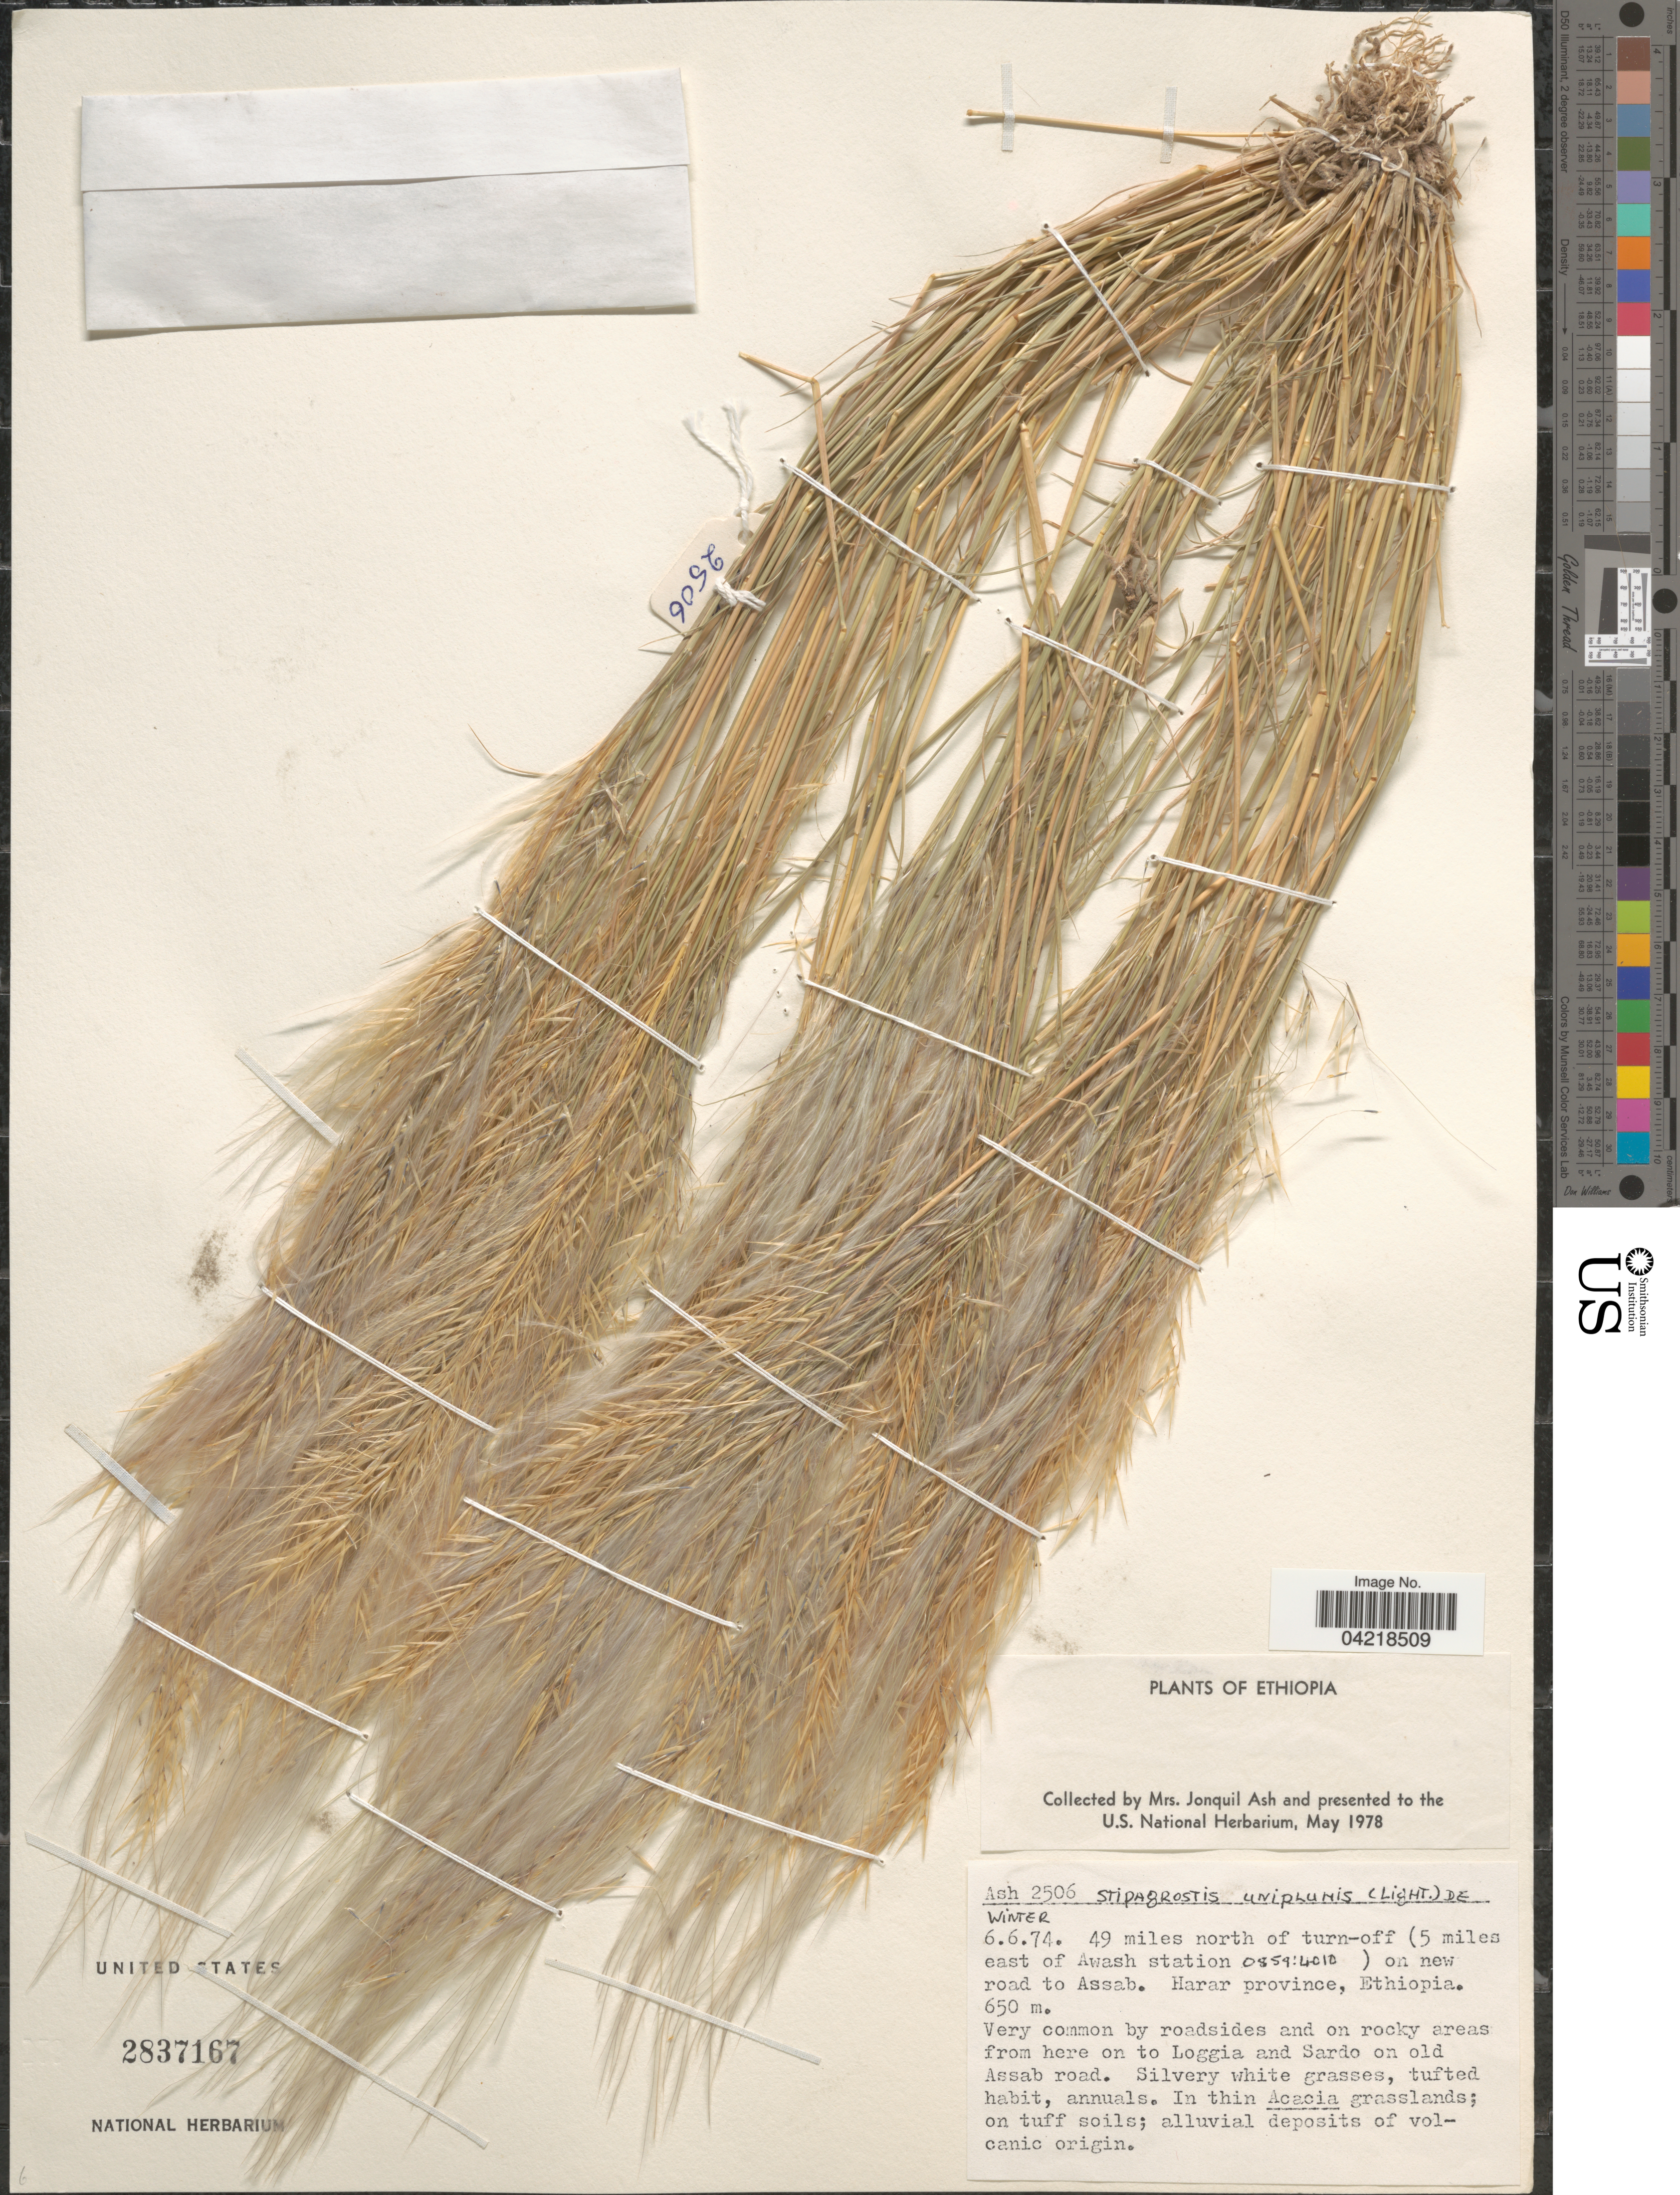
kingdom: Plantae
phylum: Tracheophyta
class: Liliopsida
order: Poales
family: Poaceae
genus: Stipagrostis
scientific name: Stipagrostis uniplumis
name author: (Licht.) De Winter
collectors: J. Ash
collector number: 2506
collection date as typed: Transcribed d/m/y: 6/6/74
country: Ethiopia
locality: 49 miles north of turn-off (5 miles east of Awash station 0859:4010) on new road to Assab. Harar province. Very common by roadsides and on rocky areas from here on to Loggia and Sardo on old Assab road.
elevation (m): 650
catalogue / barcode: US 2837167